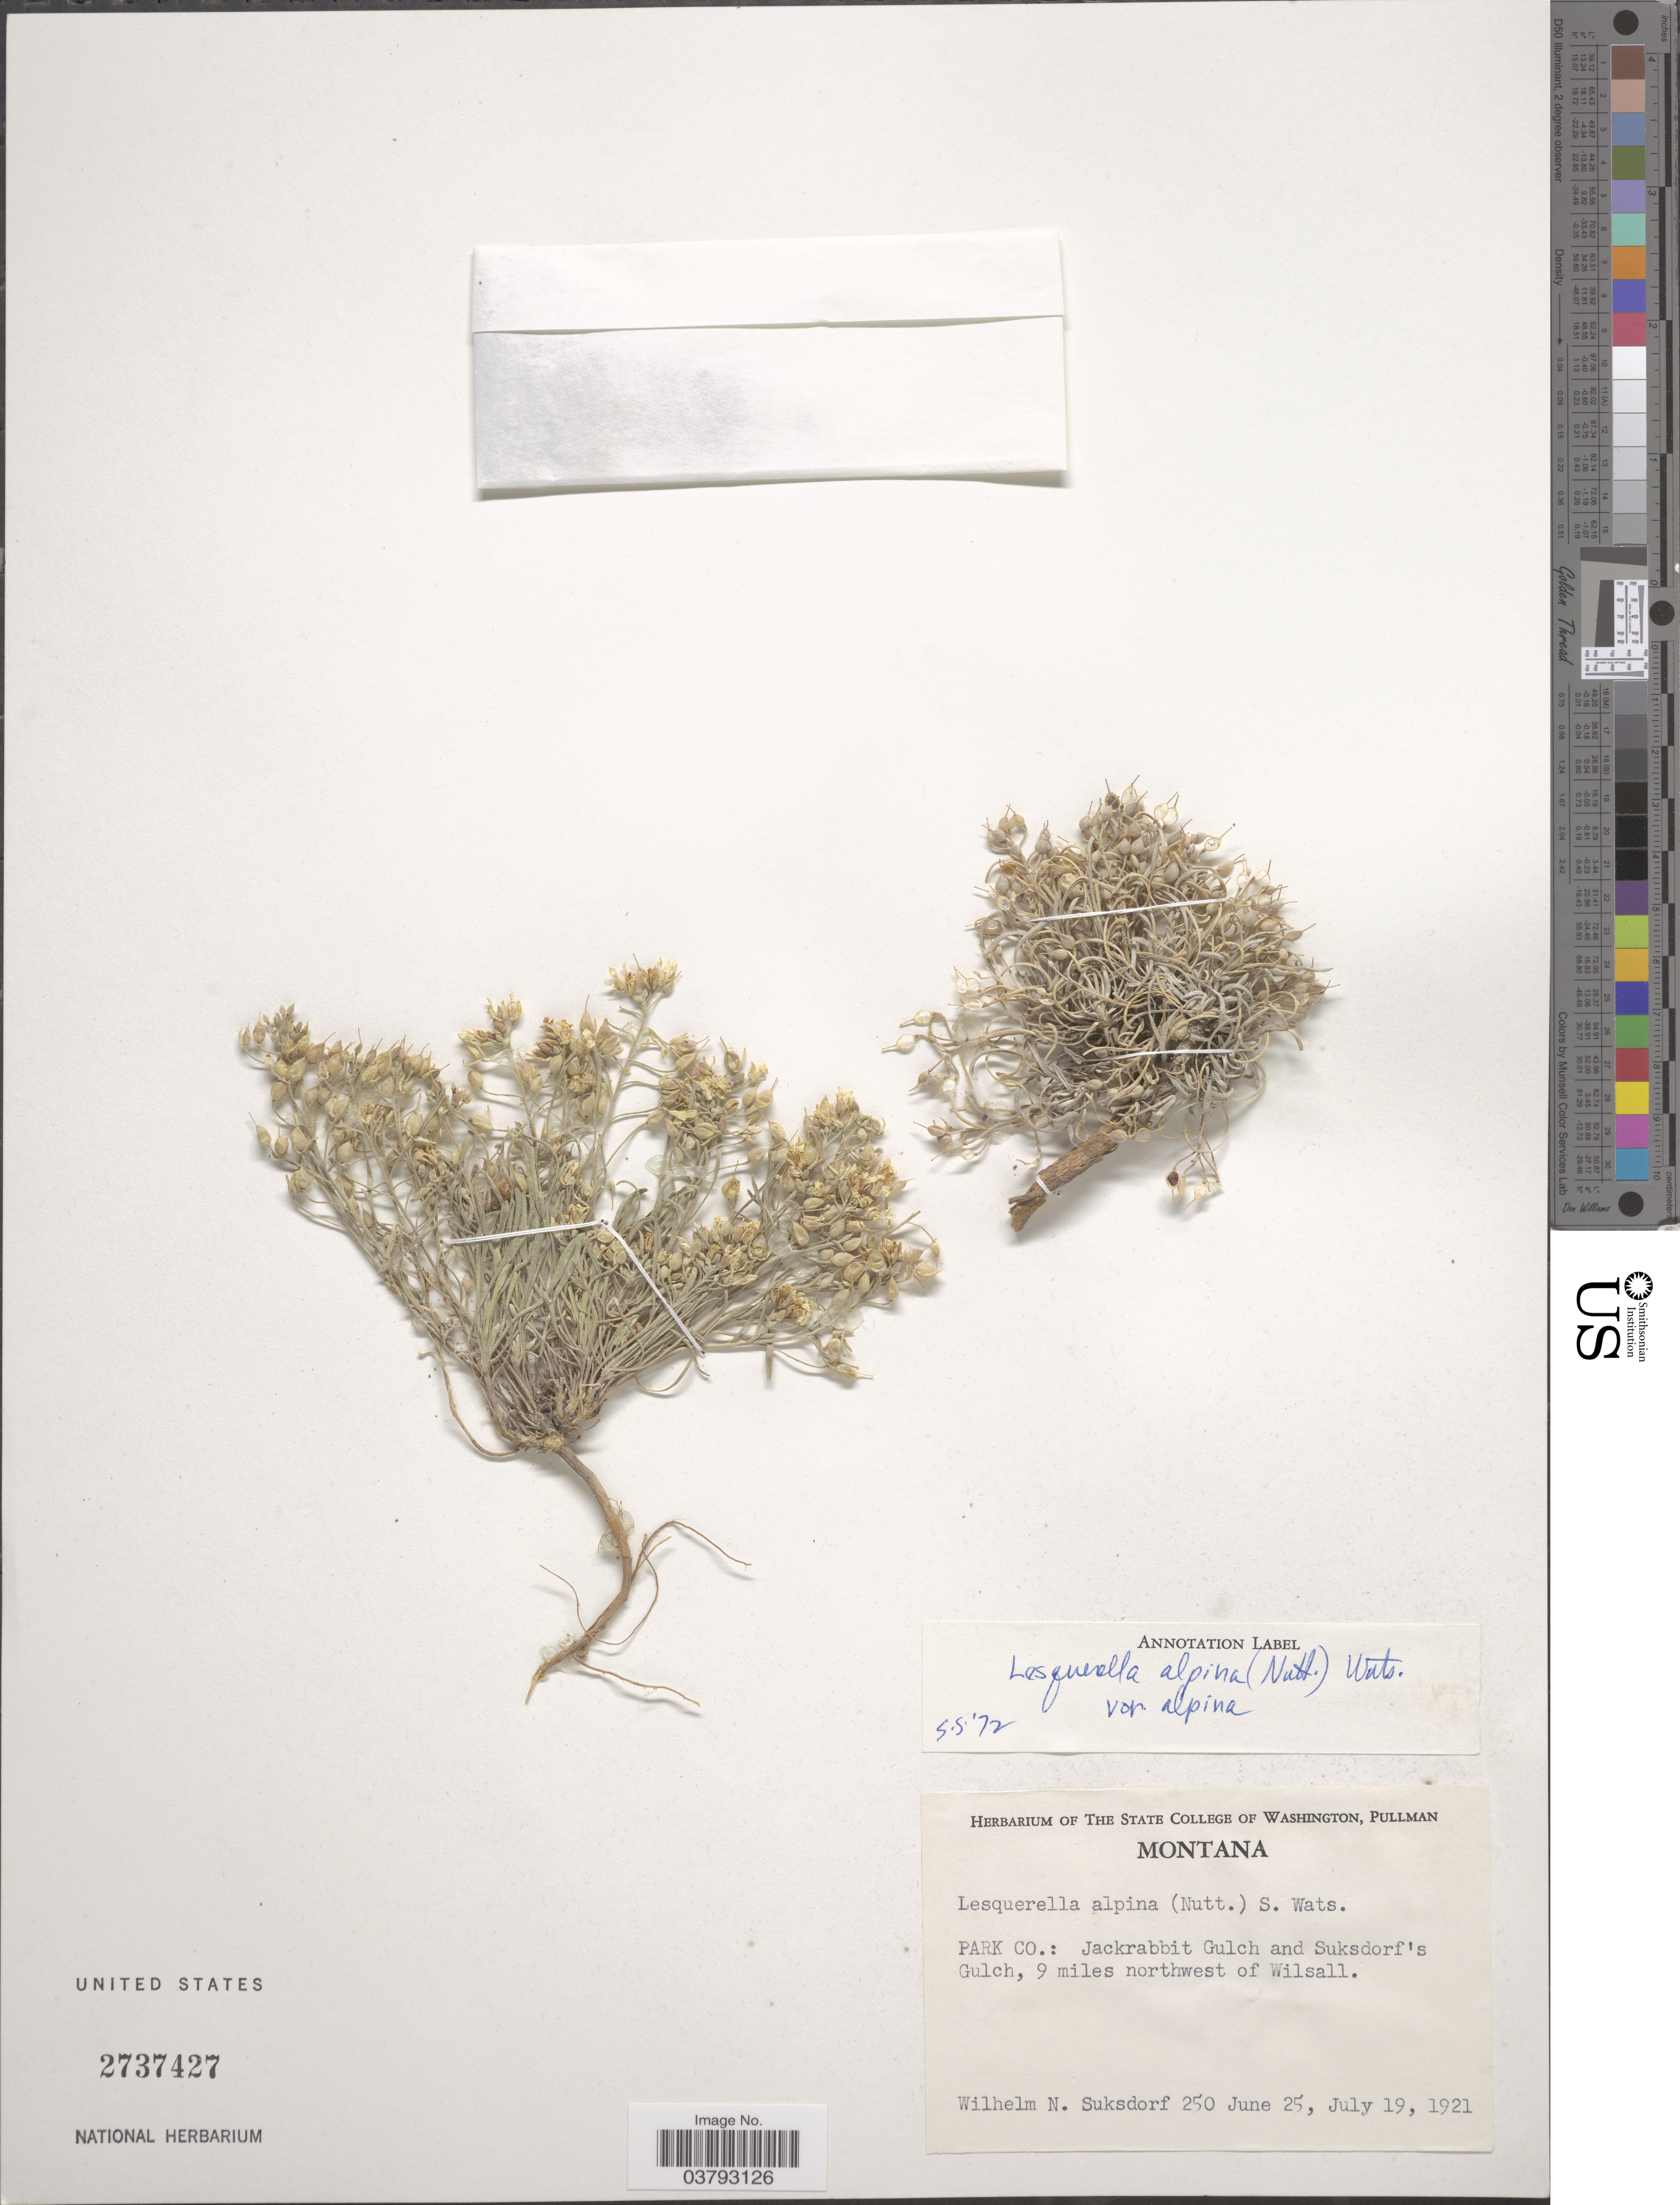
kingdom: Plantae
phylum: Tracheophyta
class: Magnoliopsida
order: Brassicales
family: Brassicaceae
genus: Lesquerella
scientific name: Lesquerella alpina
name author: (Nutt.) S. Watson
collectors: W. N. Suksdorf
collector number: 250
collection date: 1921-06-25/1921-07-19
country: United States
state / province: Montana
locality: Park Co.: Jackrabbit Gulch and Suksdorf's Gulch, 9 miles northwest of Wilsall.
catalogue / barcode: US 2737427